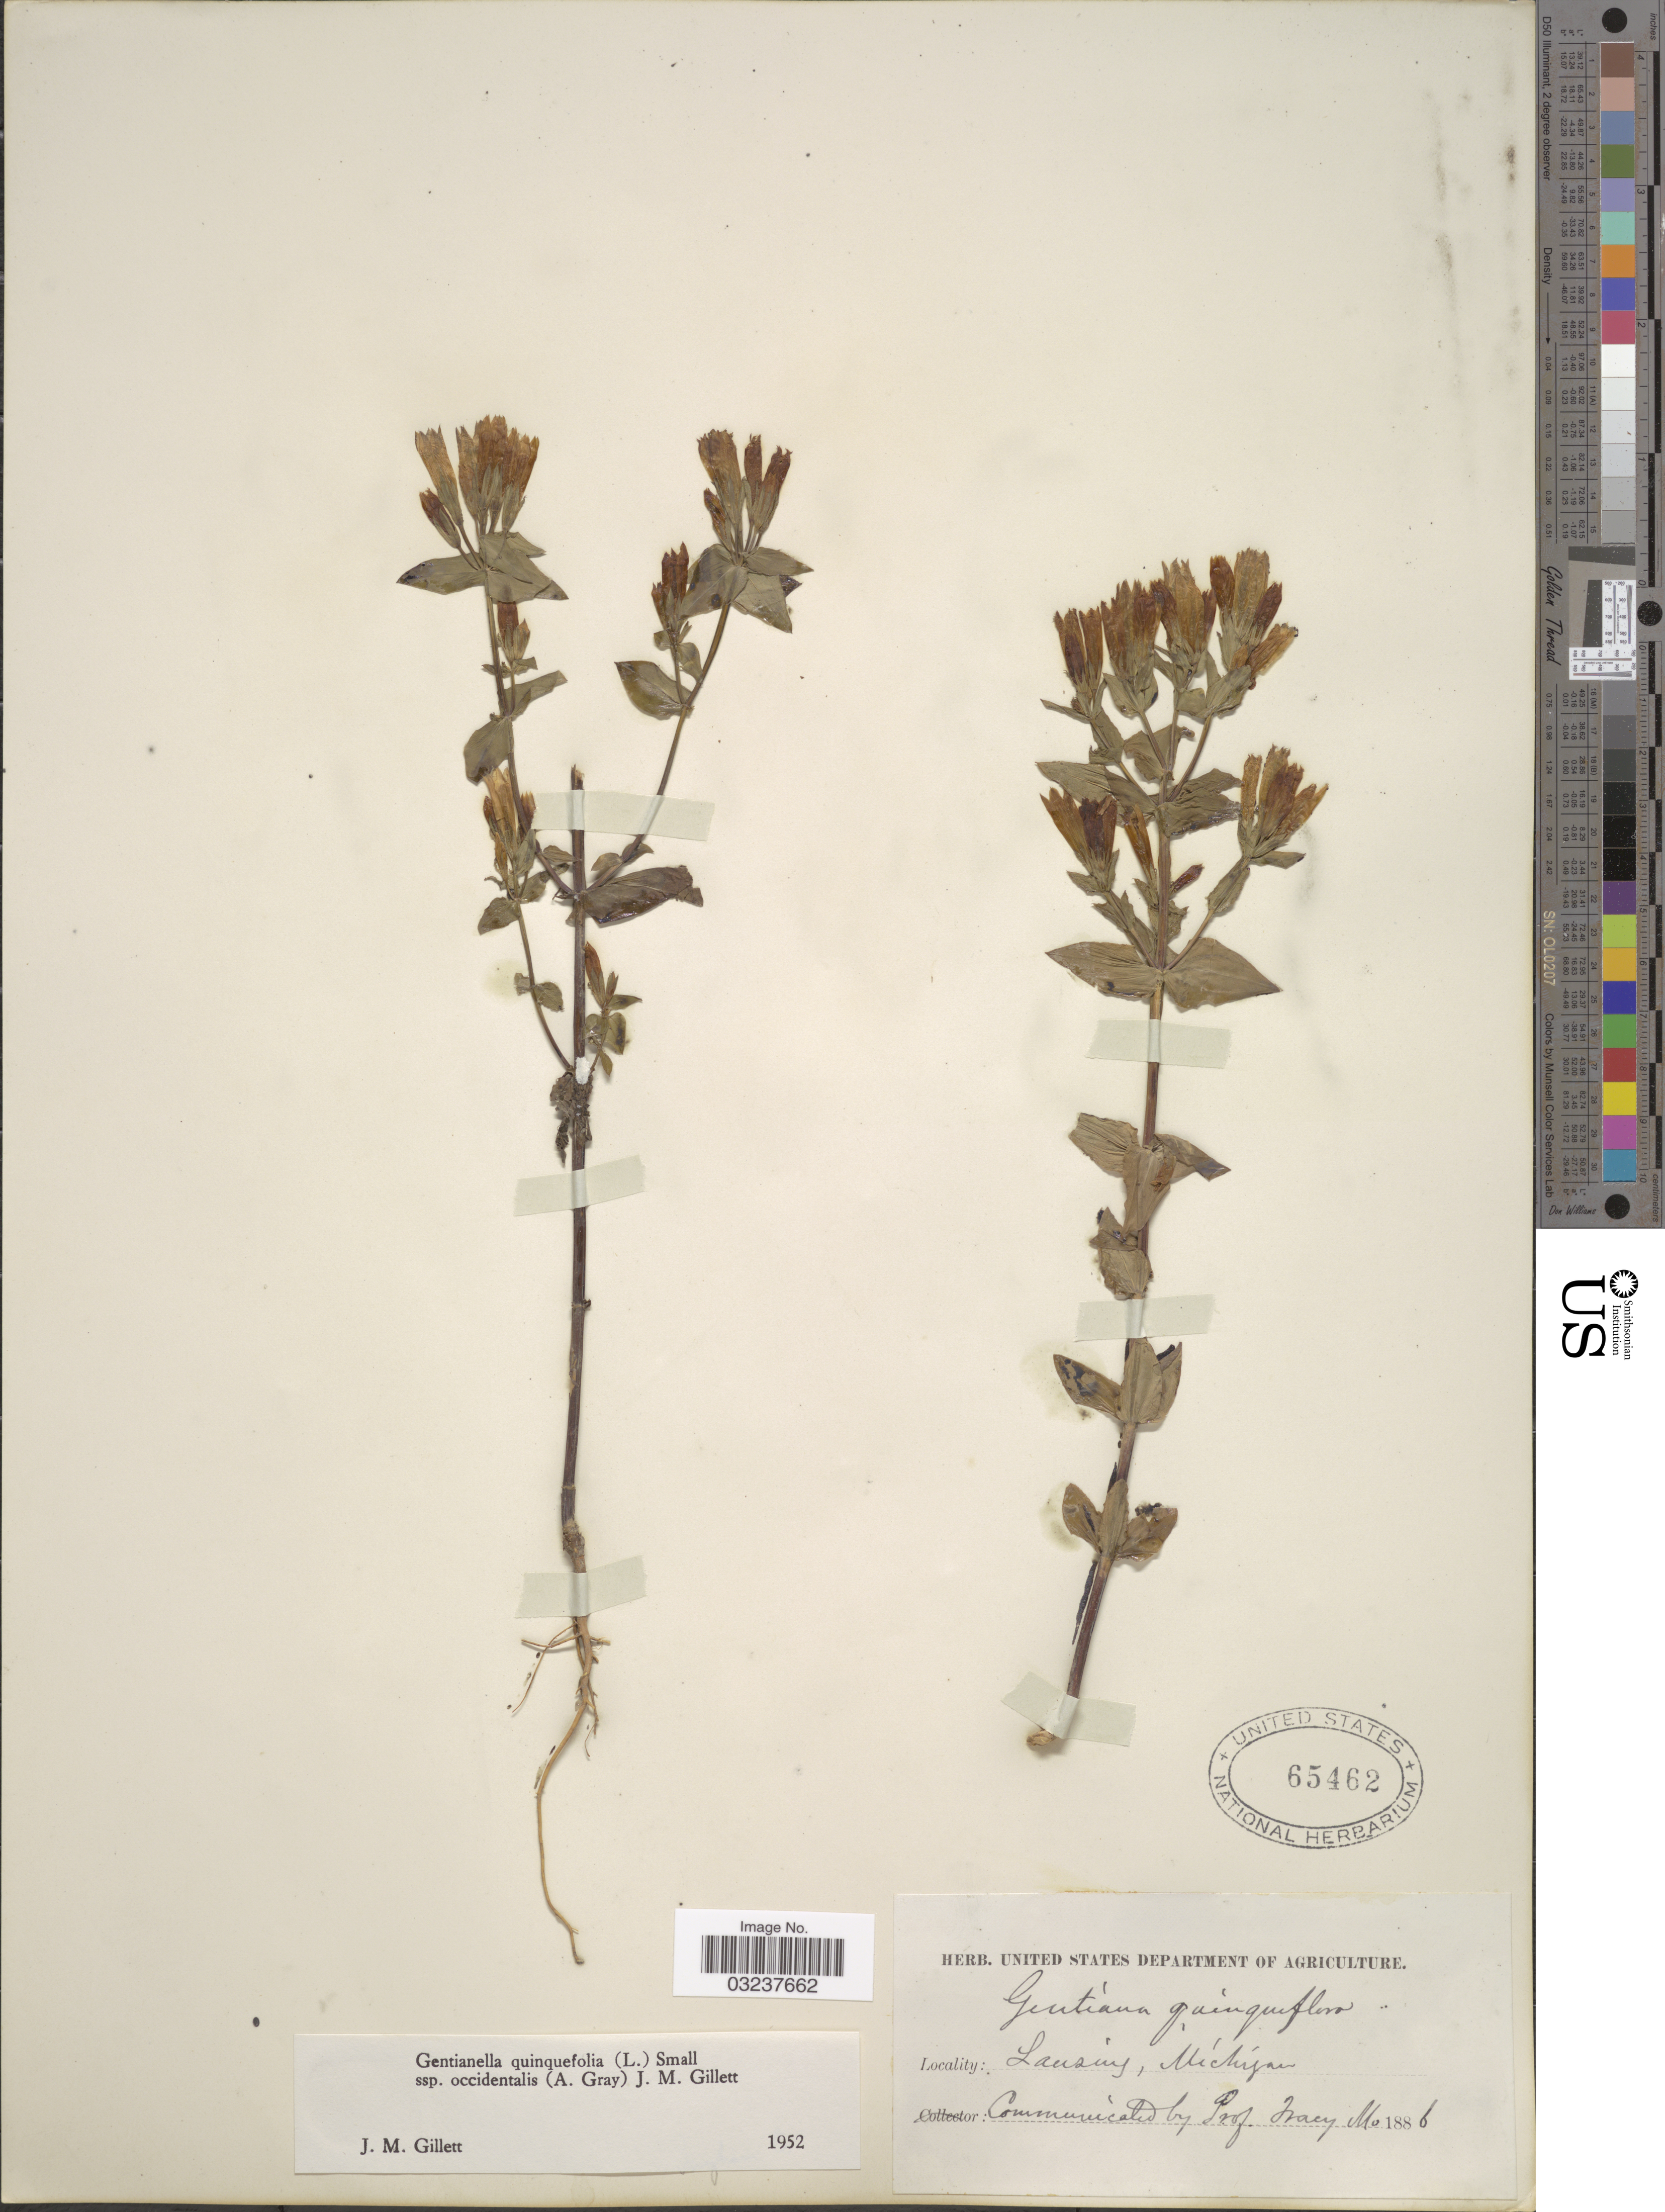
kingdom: Plantae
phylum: Tracheophyta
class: Magnoliopsida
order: Gentianales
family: Gentianaceae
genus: Gentianella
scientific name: Gentianella quinquefolia subsp. occidentalis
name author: (A. Gray) J.M. Gillett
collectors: ex herb. U. S. Department of Agriculture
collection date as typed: Mo 1886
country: United States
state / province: Michigan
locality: Lansing.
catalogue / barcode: US 65462